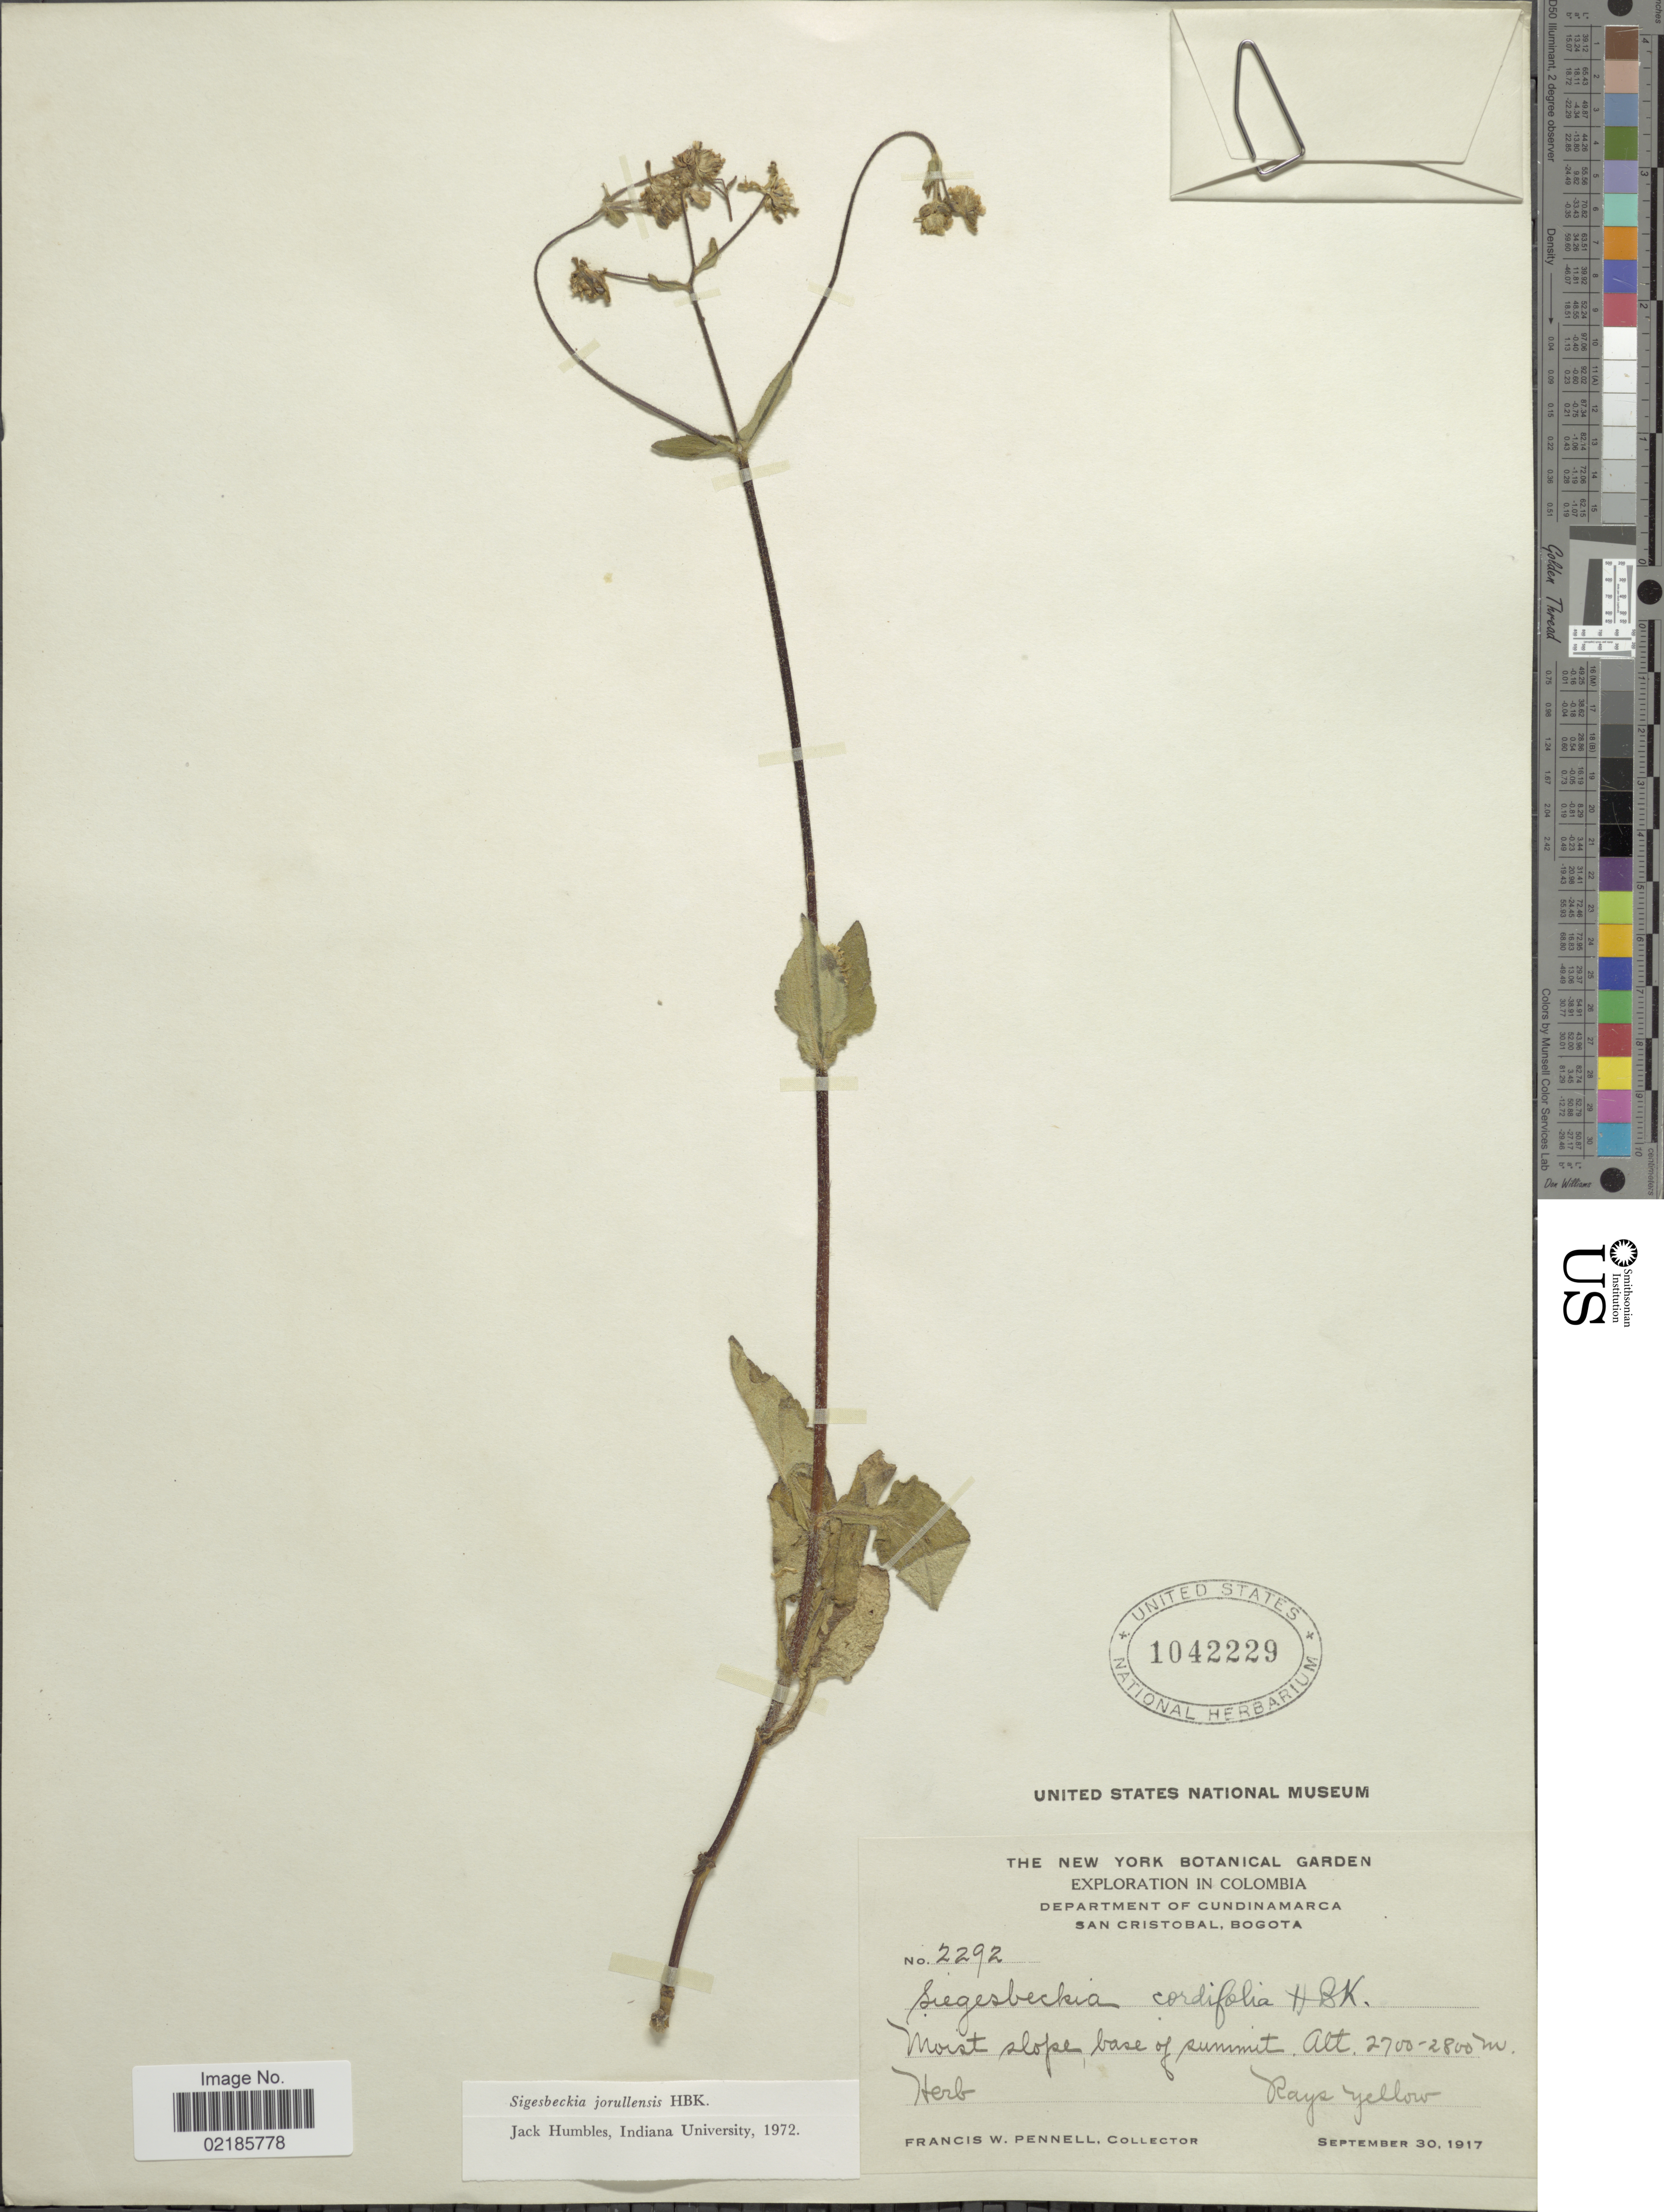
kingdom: Plantae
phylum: Tracheophyta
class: Magnoliopsida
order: Asterales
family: Asteraceae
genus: Sigesbeckia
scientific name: Sigesbeckia jorullensis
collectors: F. W. Pennell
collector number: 2292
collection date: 1917-09-30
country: Colombia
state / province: Cundinamarca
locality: San Cristobal, Bogota, moist slope, base of summit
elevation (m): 2700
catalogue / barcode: US 1042229